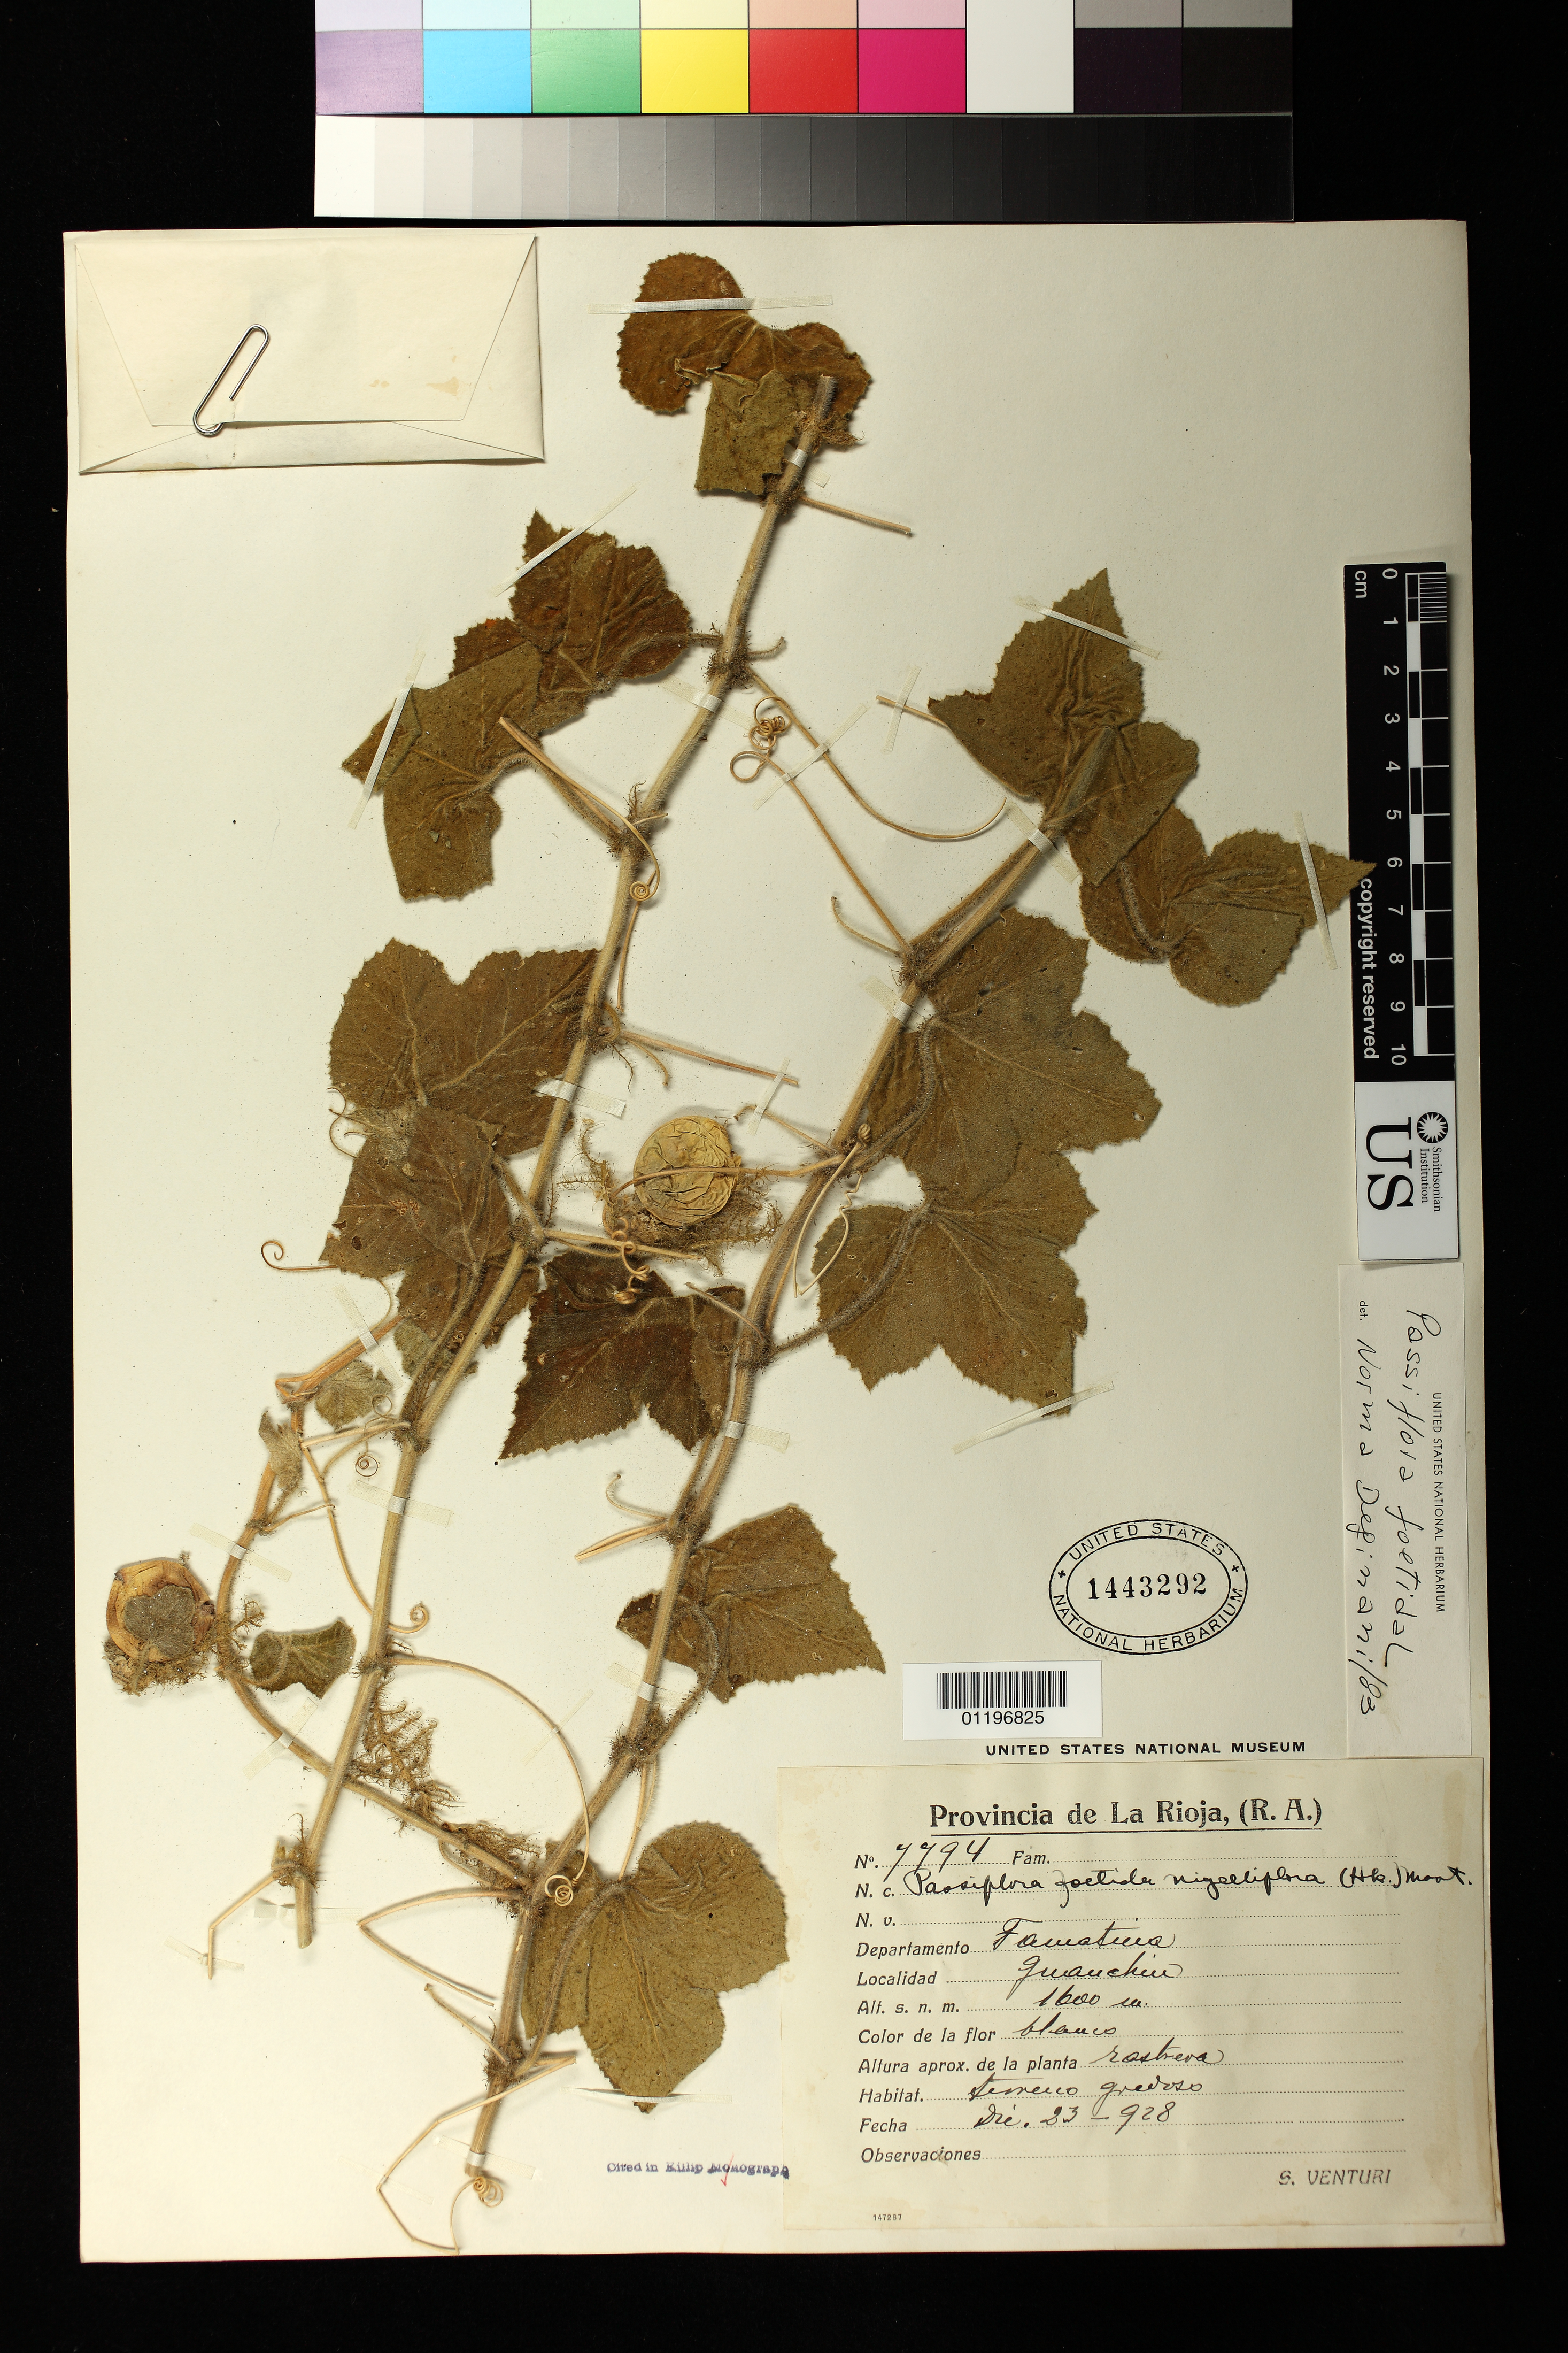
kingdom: Plantae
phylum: Tracheophyta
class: Magnoliopsida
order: Malpighiales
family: Passifloraceae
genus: Passiflora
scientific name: Passiflora foetida var. gossypiifolia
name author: (Desv.) Mast.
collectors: S. Venturi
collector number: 7794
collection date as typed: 23 Dec 1928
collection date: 1928-12-23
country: Argentina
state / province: La Rioja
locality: Famatina, Guanchin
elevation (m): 1600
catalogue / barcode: US 1443292